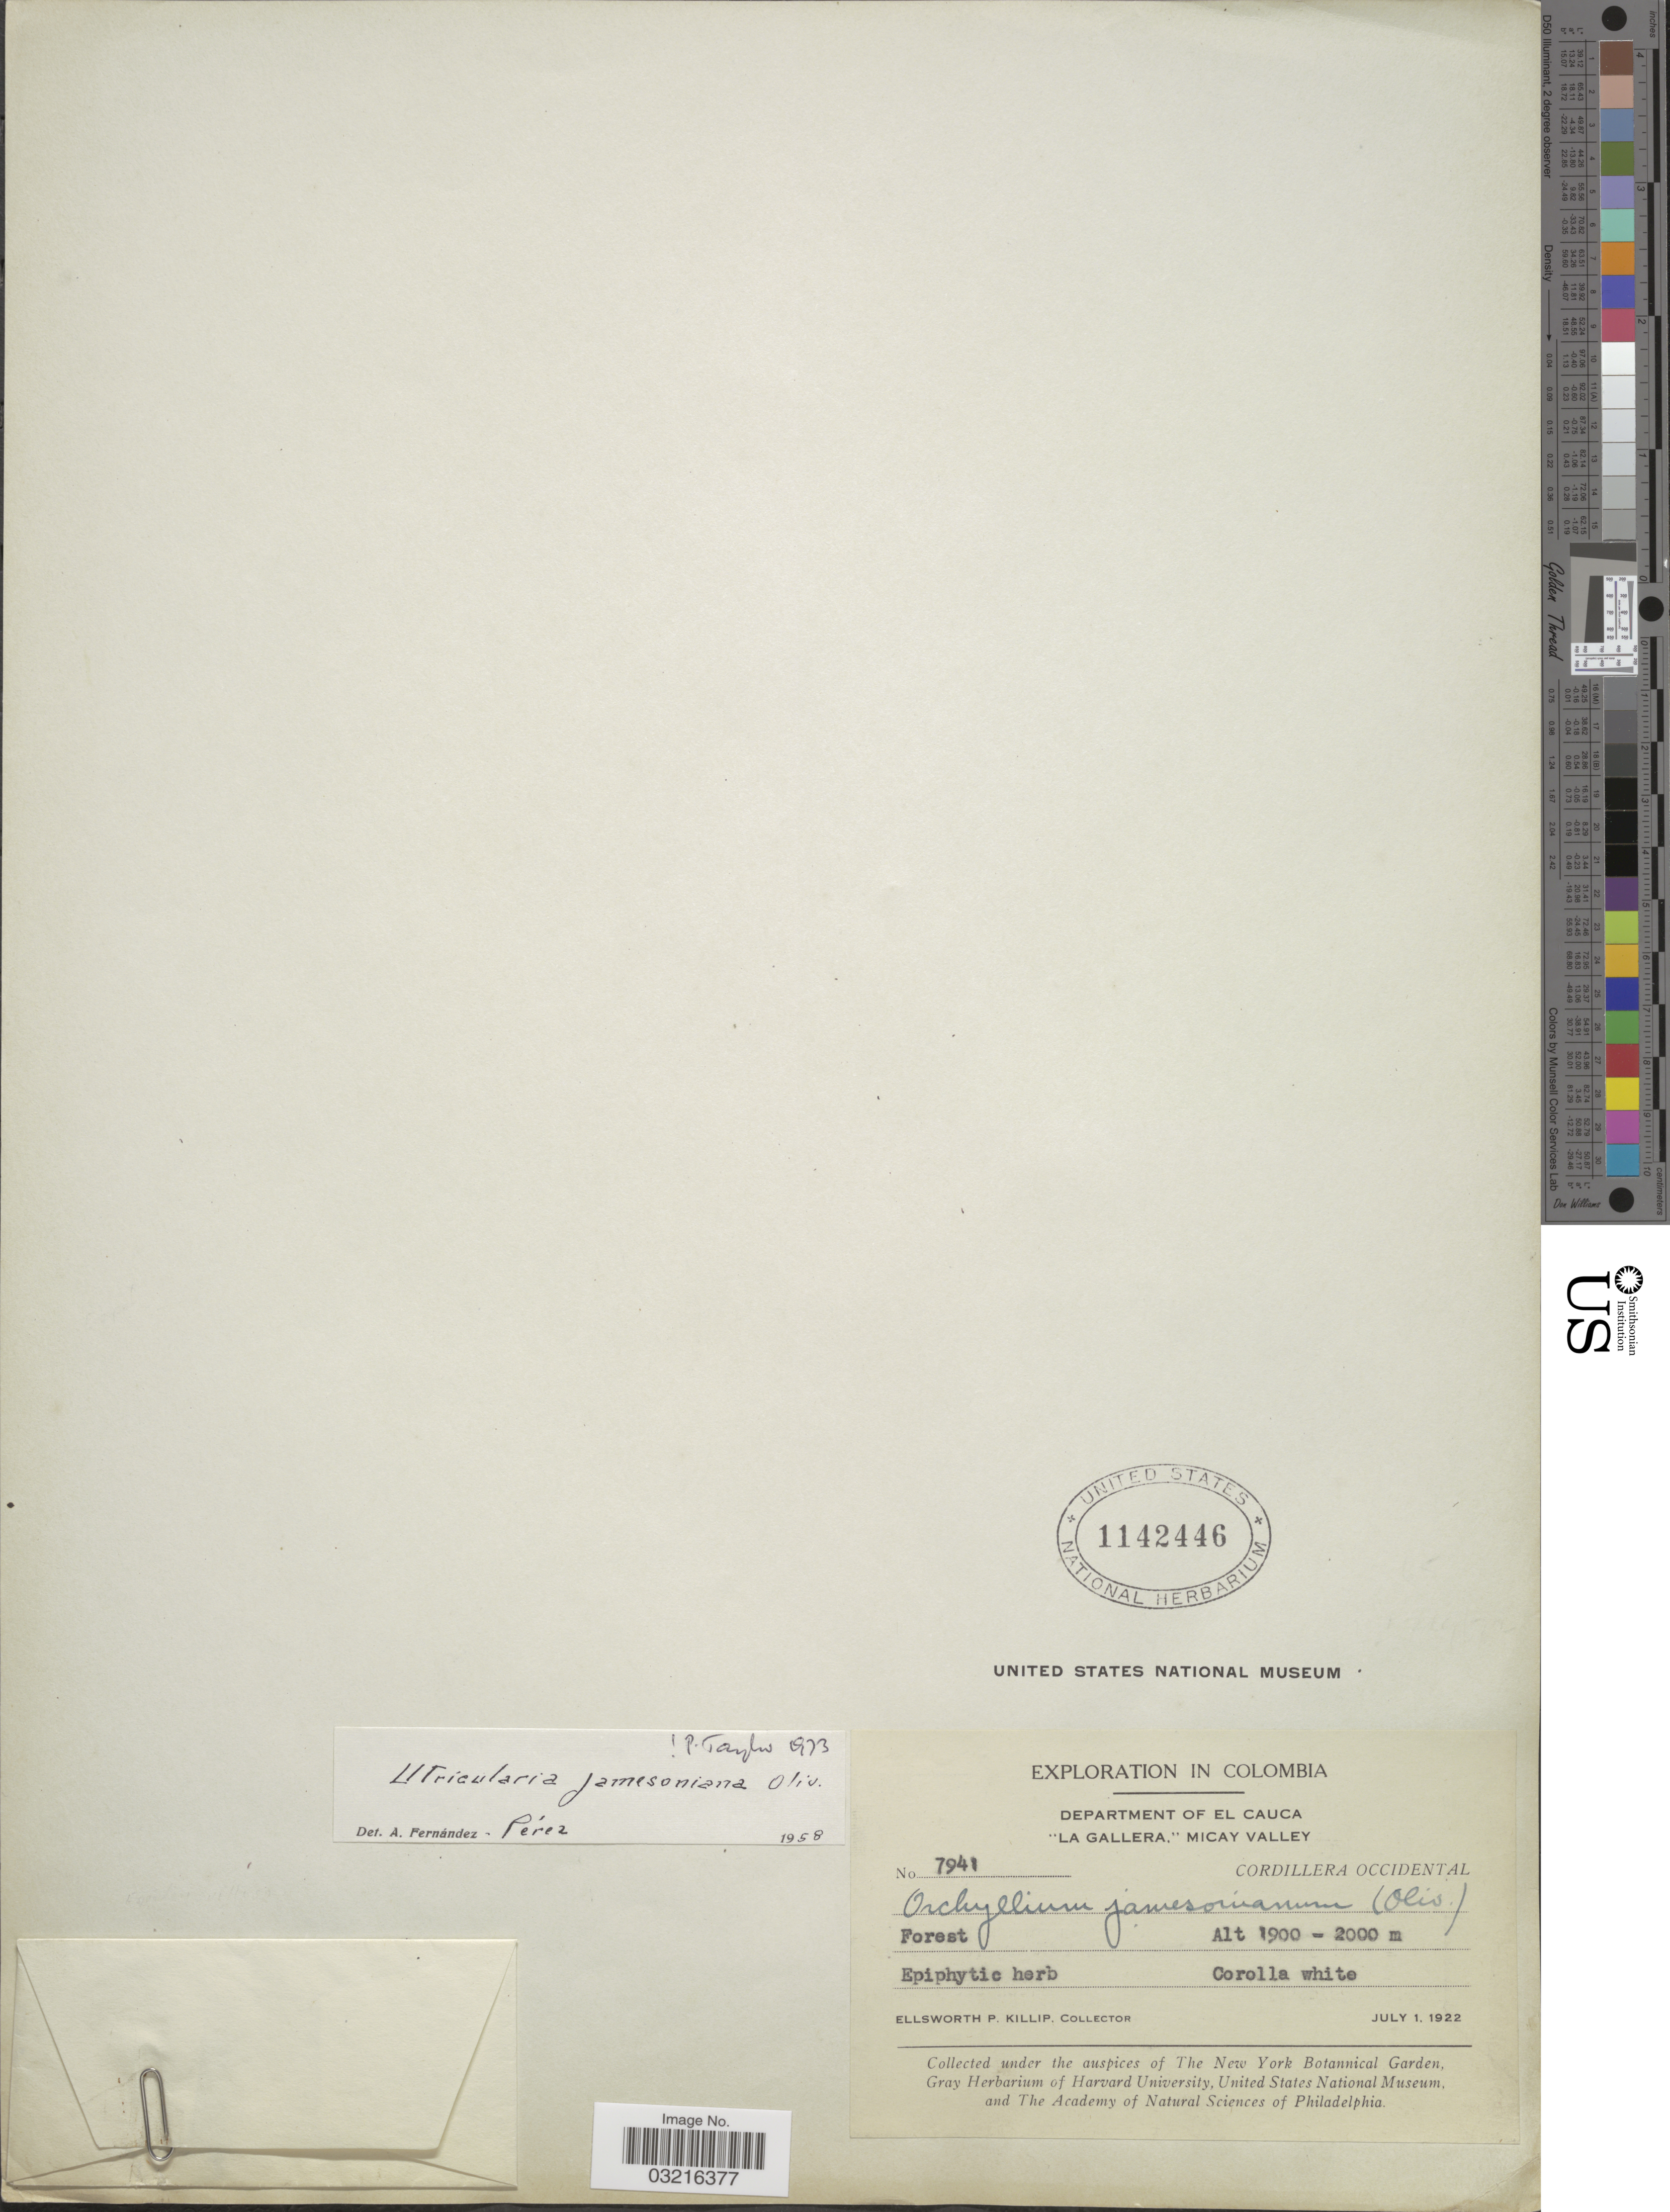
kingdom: Plantae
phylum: Tracheophyta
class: Magnoliopsida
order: Lamiales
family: Lentibulariaceae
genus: Utricularia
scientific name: Utricularia jamesoniana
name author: Oliv.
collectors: E. P. Killip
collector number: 7941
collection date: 1922-07-01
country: Colombia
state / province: Cauca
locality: Department of El Cauca, "La Gallera," Micay Valley, Cordillera Occidental.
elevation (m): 1900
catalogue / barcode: US 1142446